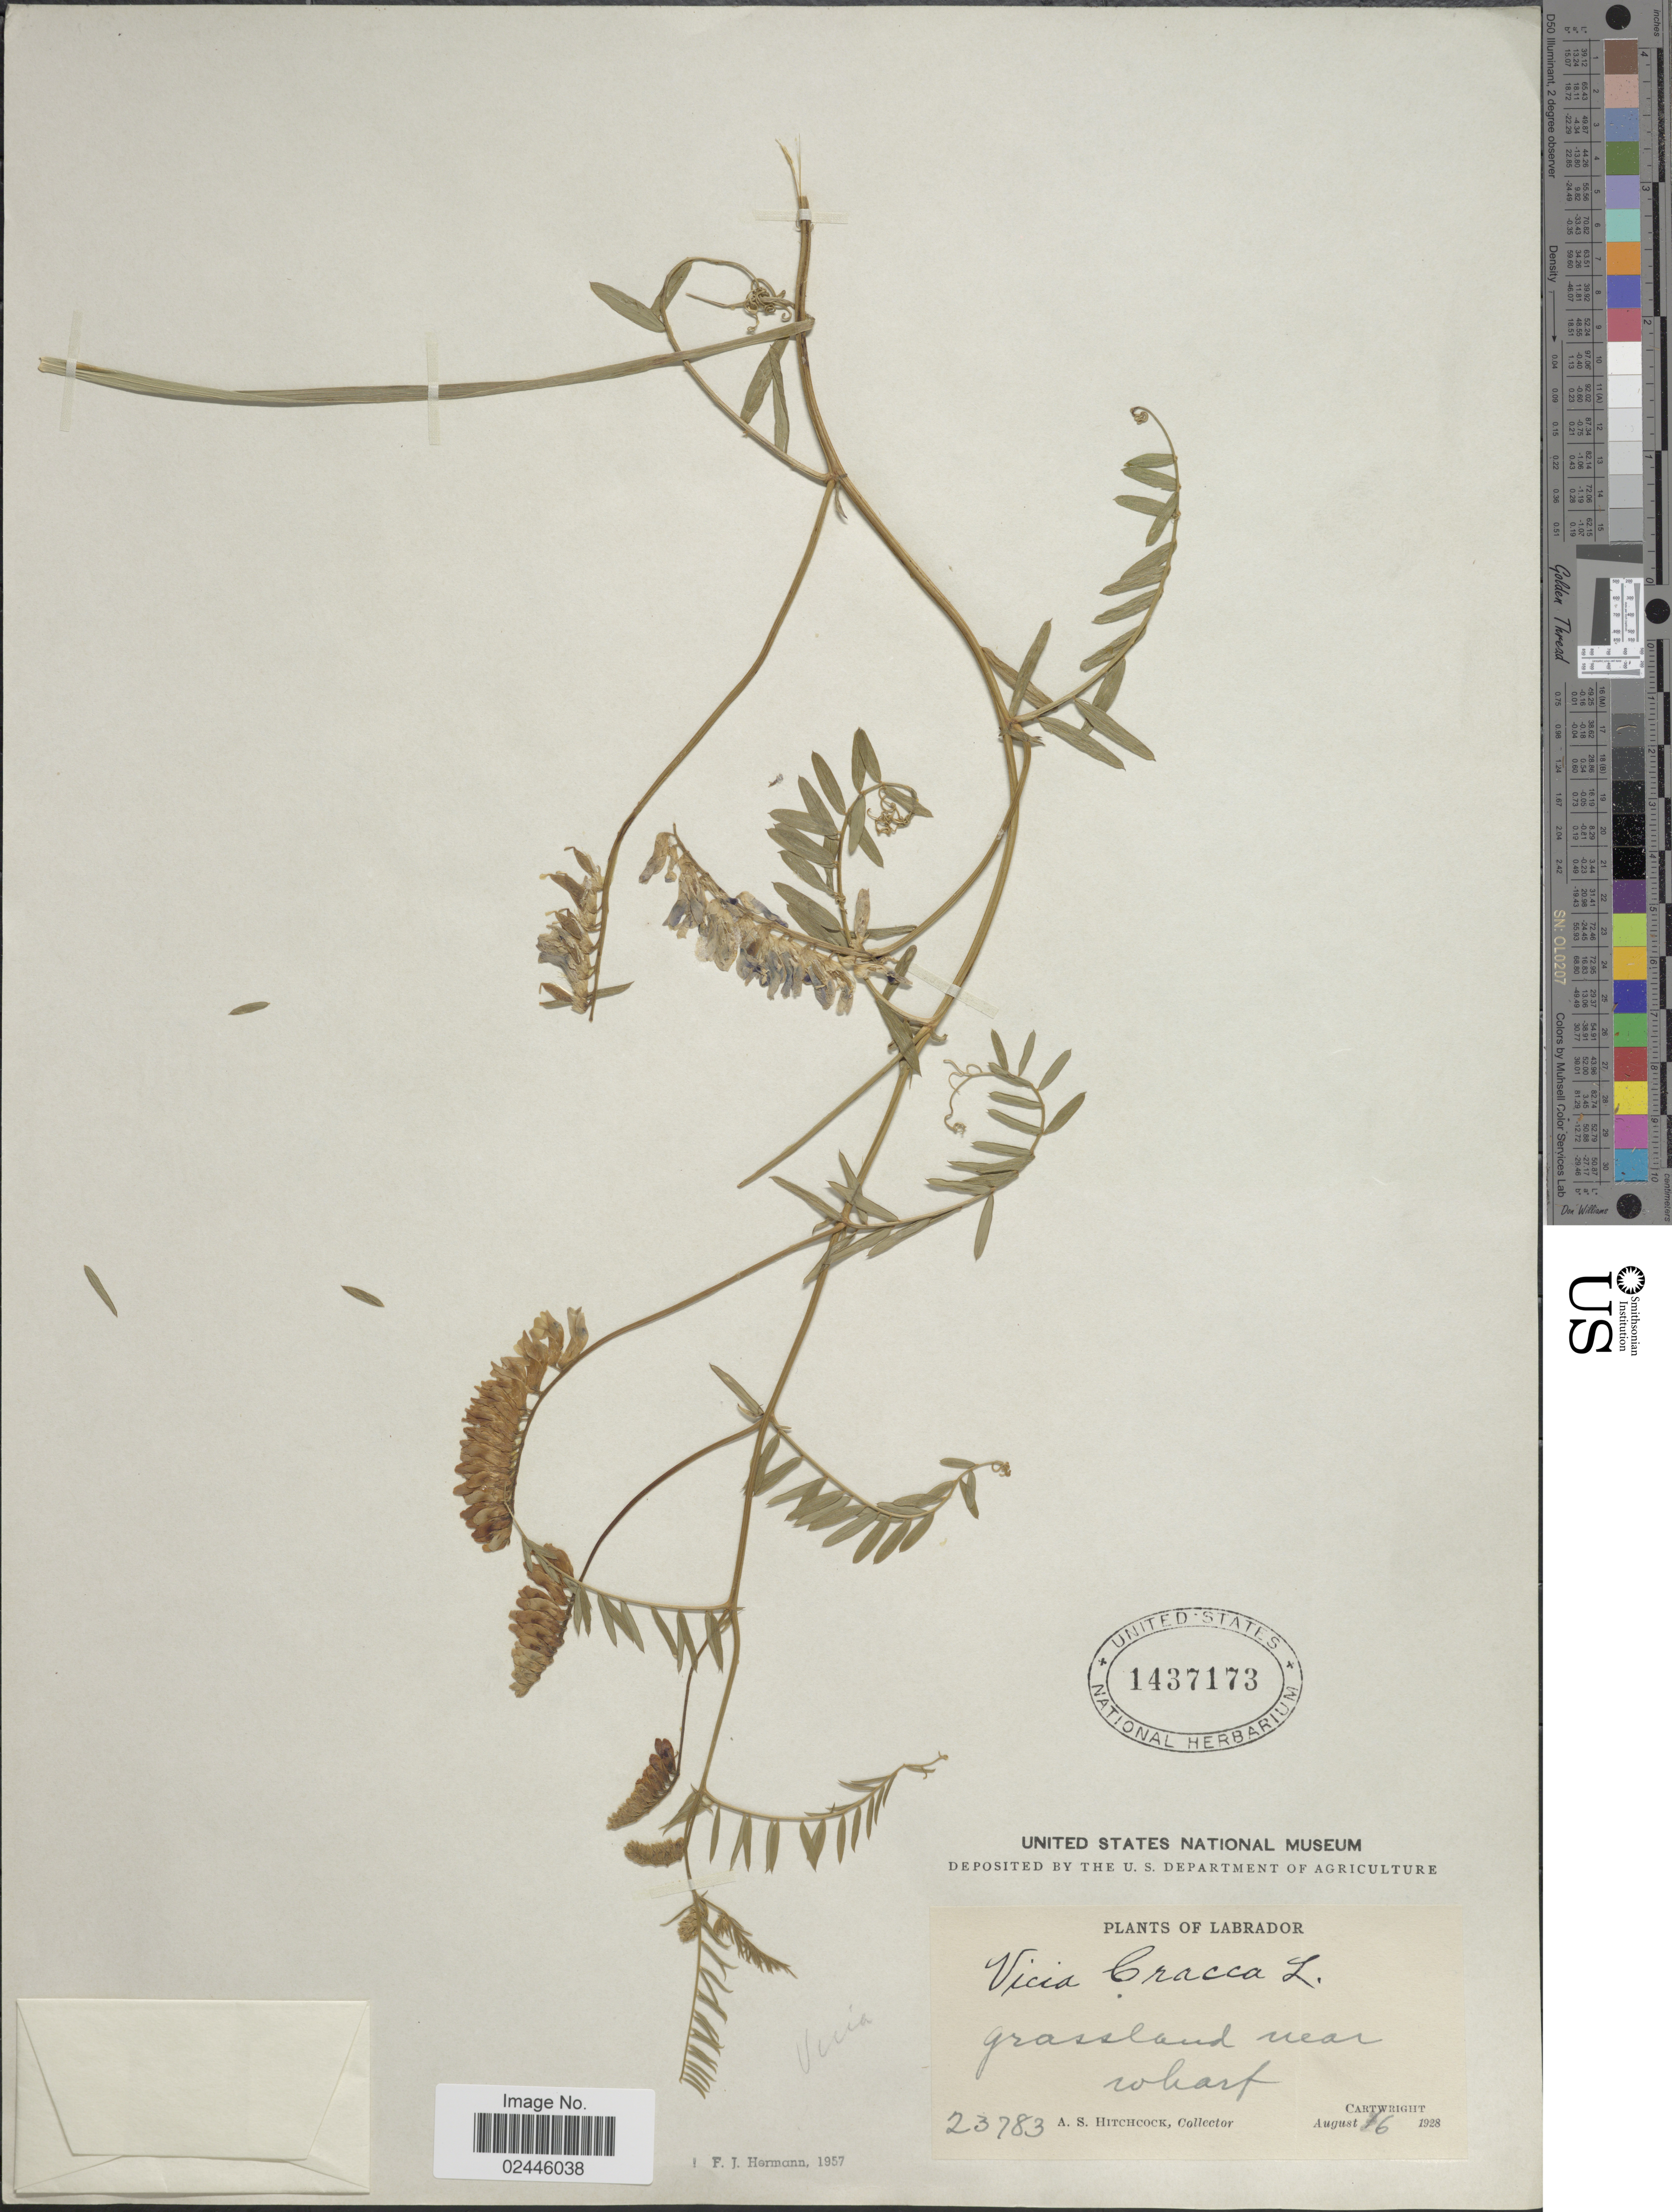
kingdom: Plantae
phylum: Tracheophyta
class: Magnoliopsida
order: Fabales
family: Fabaceae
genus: Vicia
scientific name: Vicia cracca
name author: L.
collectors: A. S. Hitchcock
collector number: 23783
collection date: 1928-08-06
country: Canada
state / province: Newfoundland and Labrador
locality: Grassland near Wharf, Labrador, Cartwright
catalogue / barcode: US 1437173